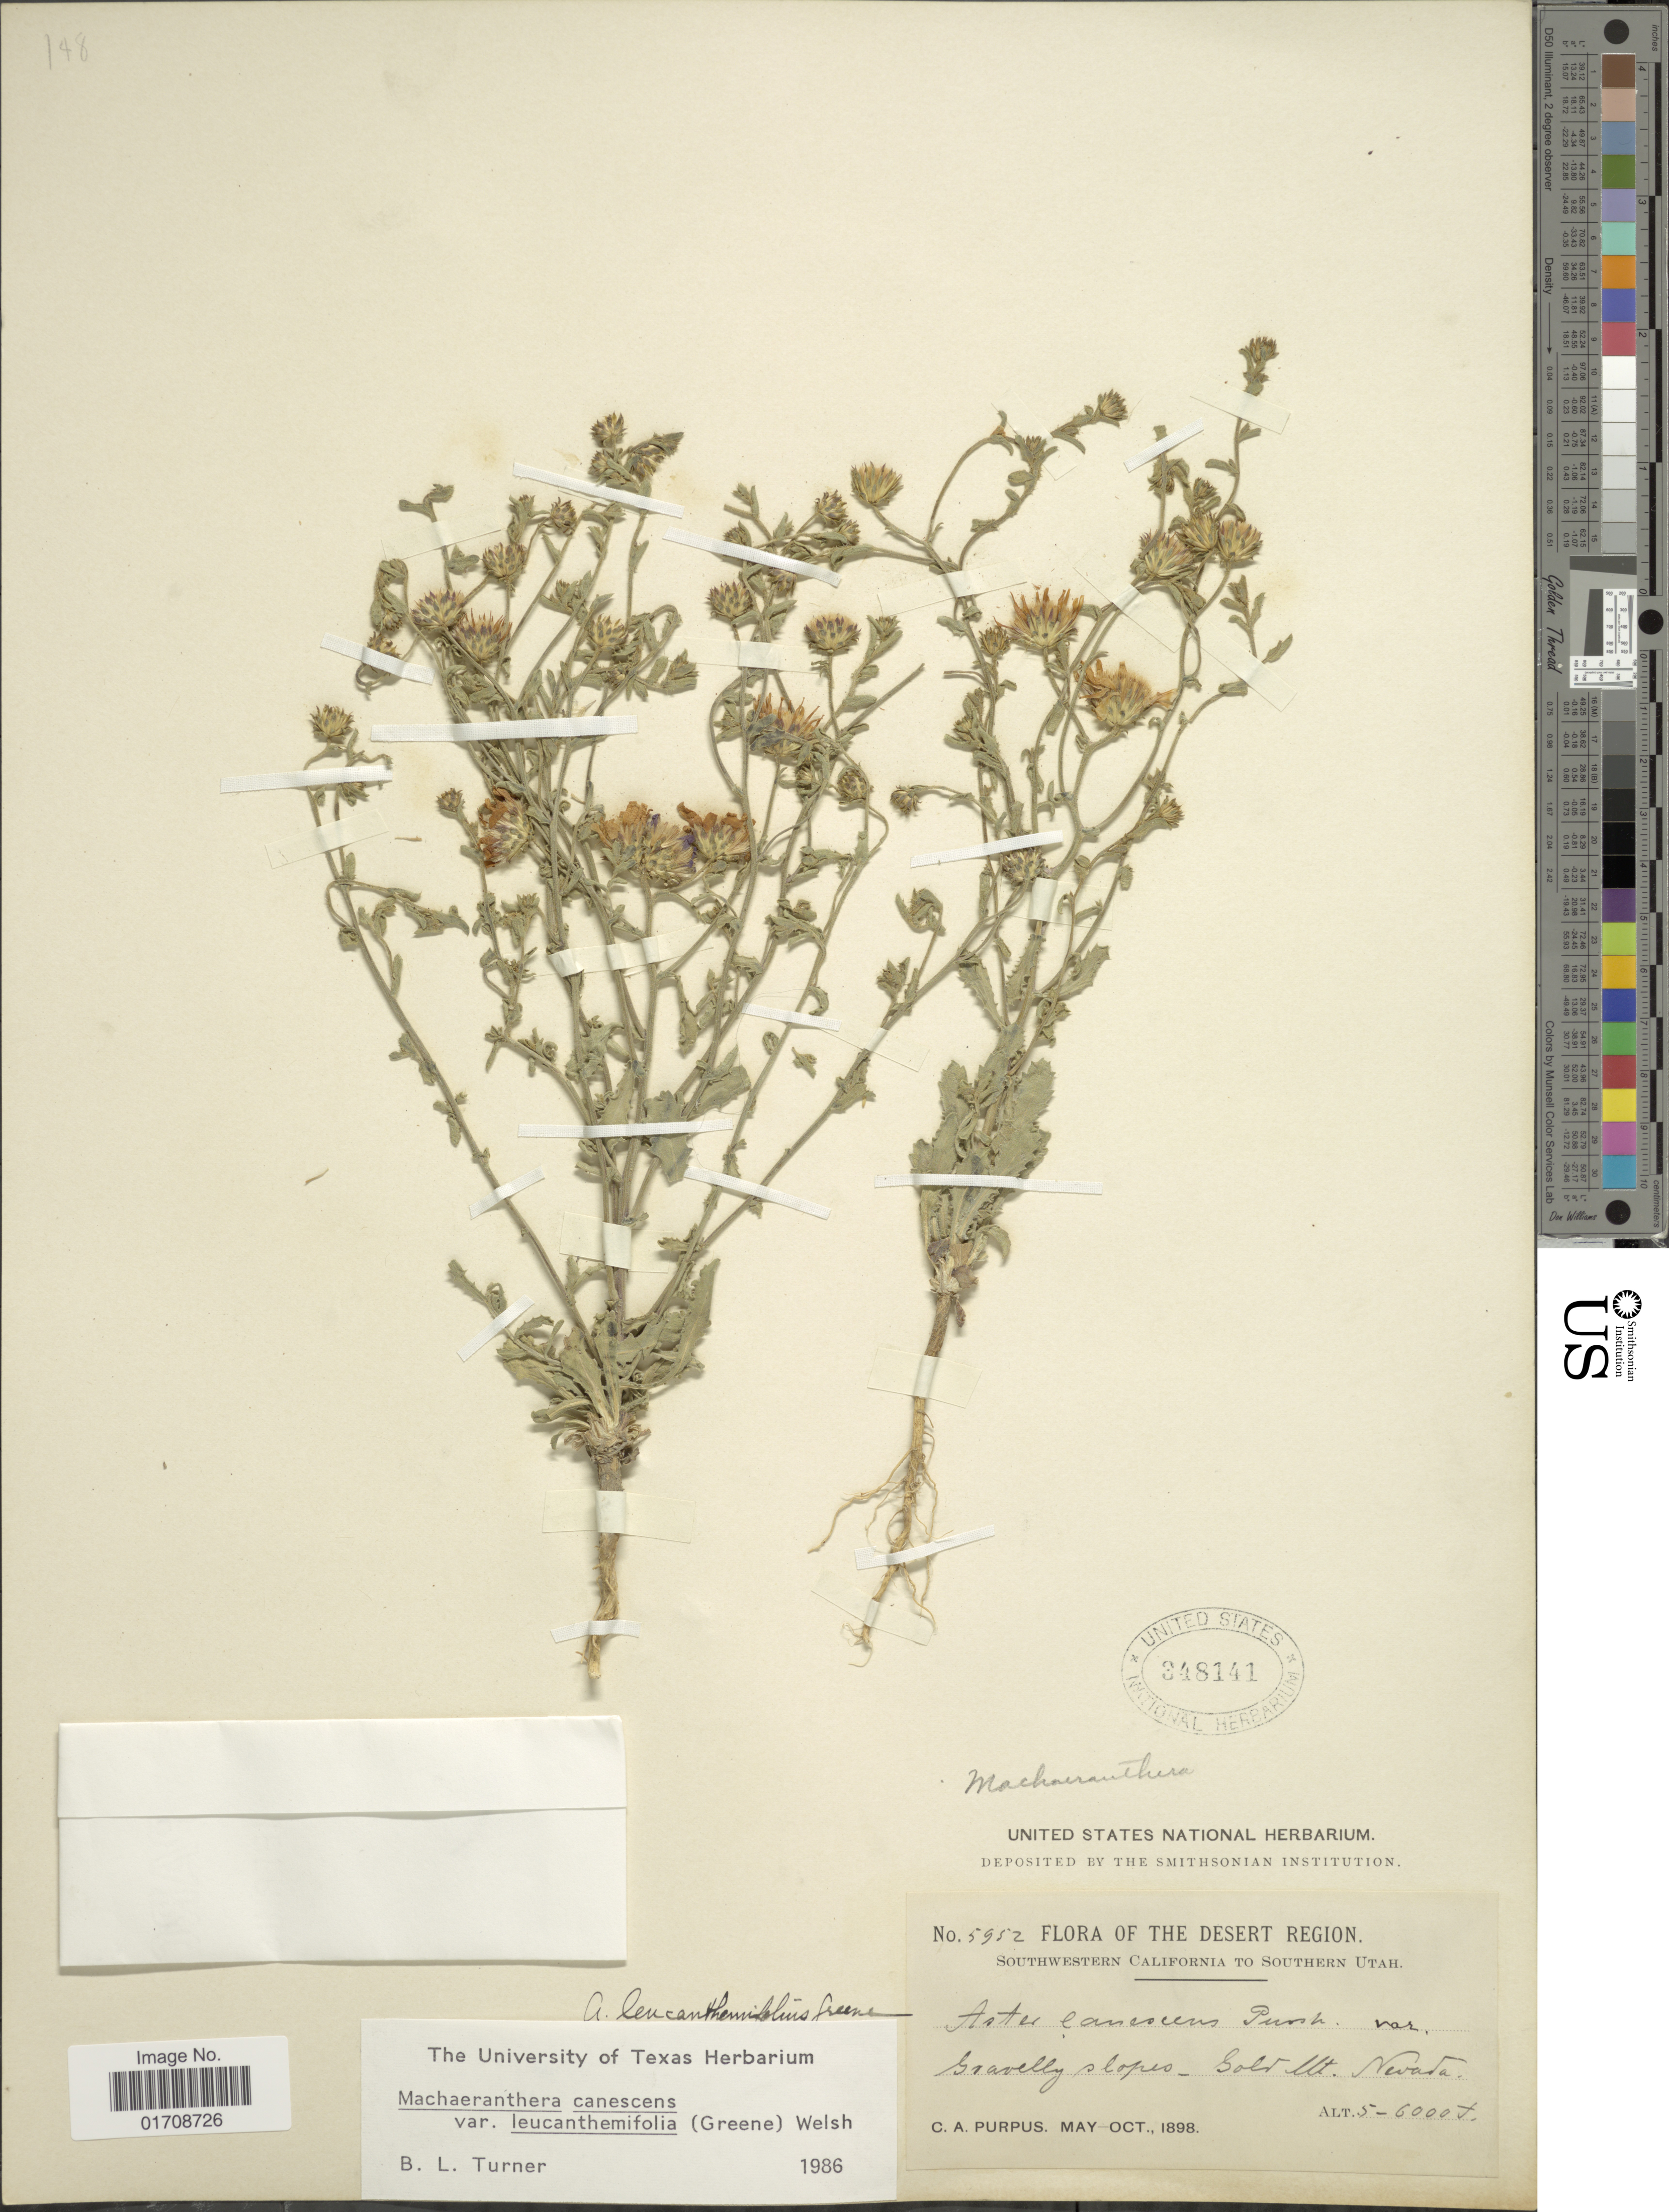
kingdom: Plantae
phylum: Tracheophyta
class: Magnoliopsida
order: Asterales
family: Asteraceae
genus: Machaeranthera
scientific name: Machaeranthera canescens var. leucanthemifolius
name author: (Greene) S.L. Welsh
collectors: C. A. Purpus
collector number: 5952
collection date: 1898-05/1898-10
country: United States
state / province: Nevada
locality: Desert Region, Gold Mt.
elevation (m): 1524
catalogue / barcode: US 348141